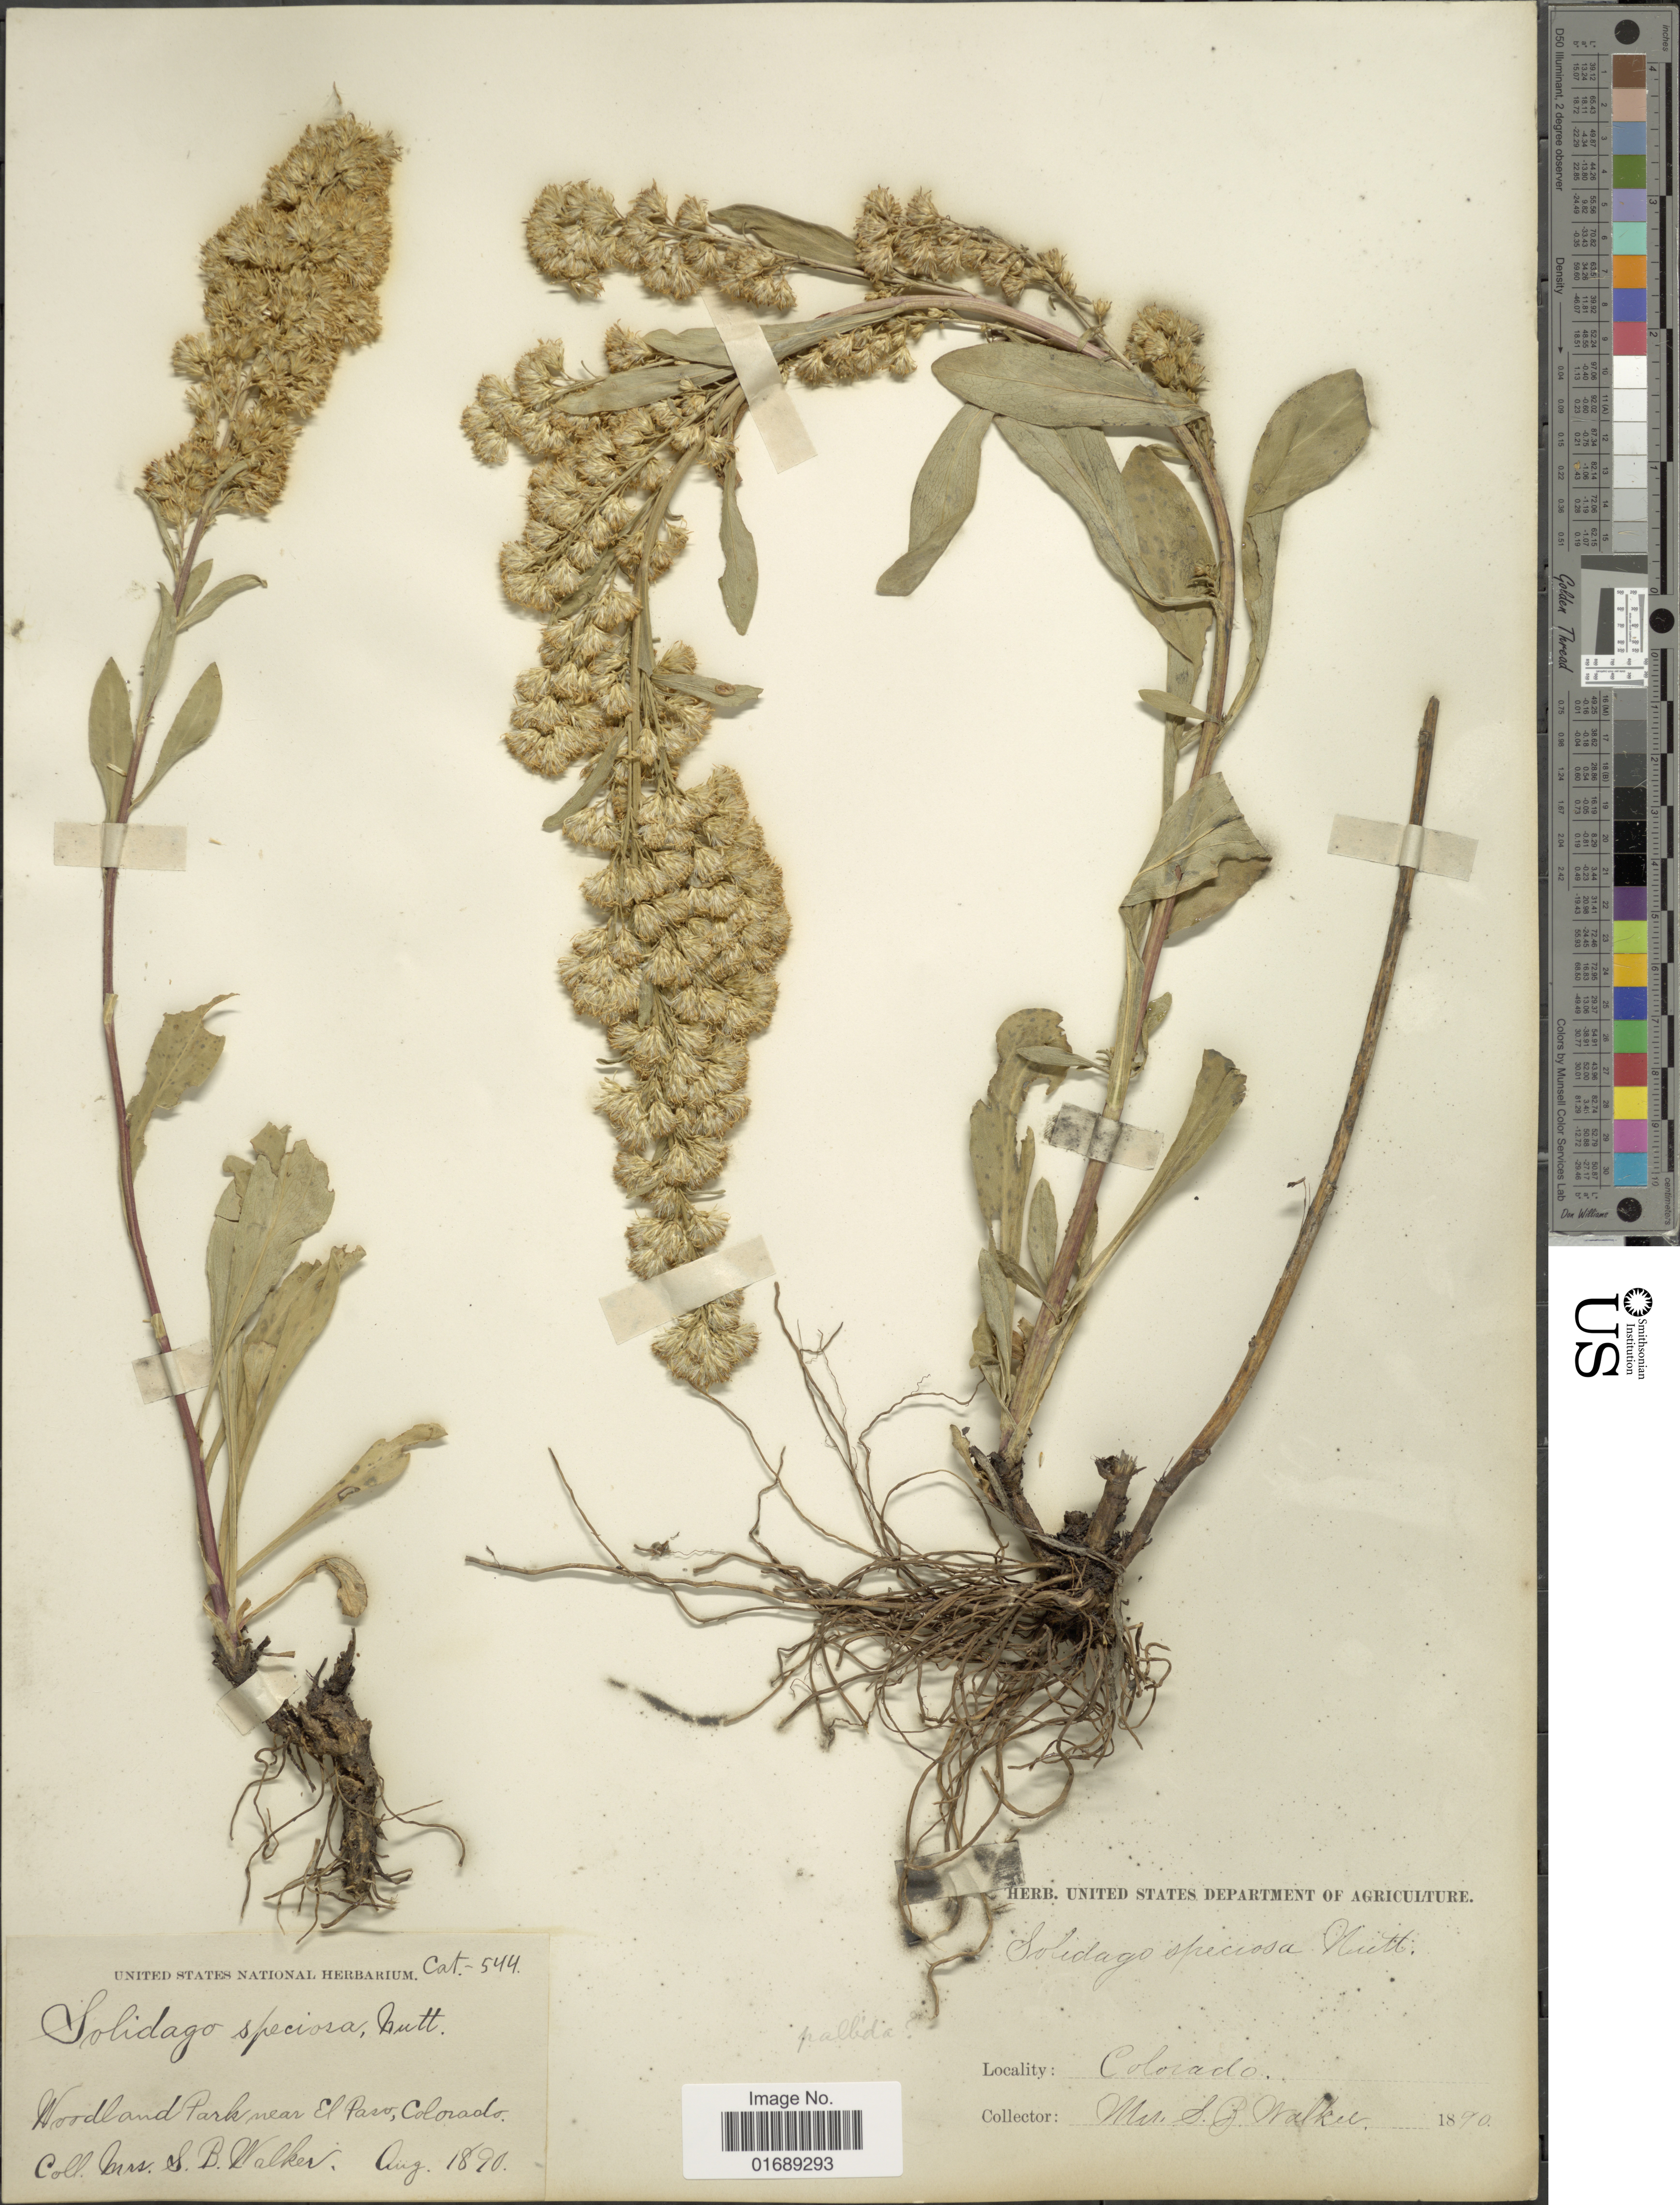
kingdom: Plantae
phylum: Tracheophyta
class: Magnoliopsida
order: Asterales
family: Asteraceae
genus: Solidago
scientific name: Solidago pallida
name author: (Porter) Rydb.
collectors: S. Walker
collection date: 1890-08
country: United States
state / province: Colorado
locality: Woodland Park near El Paso